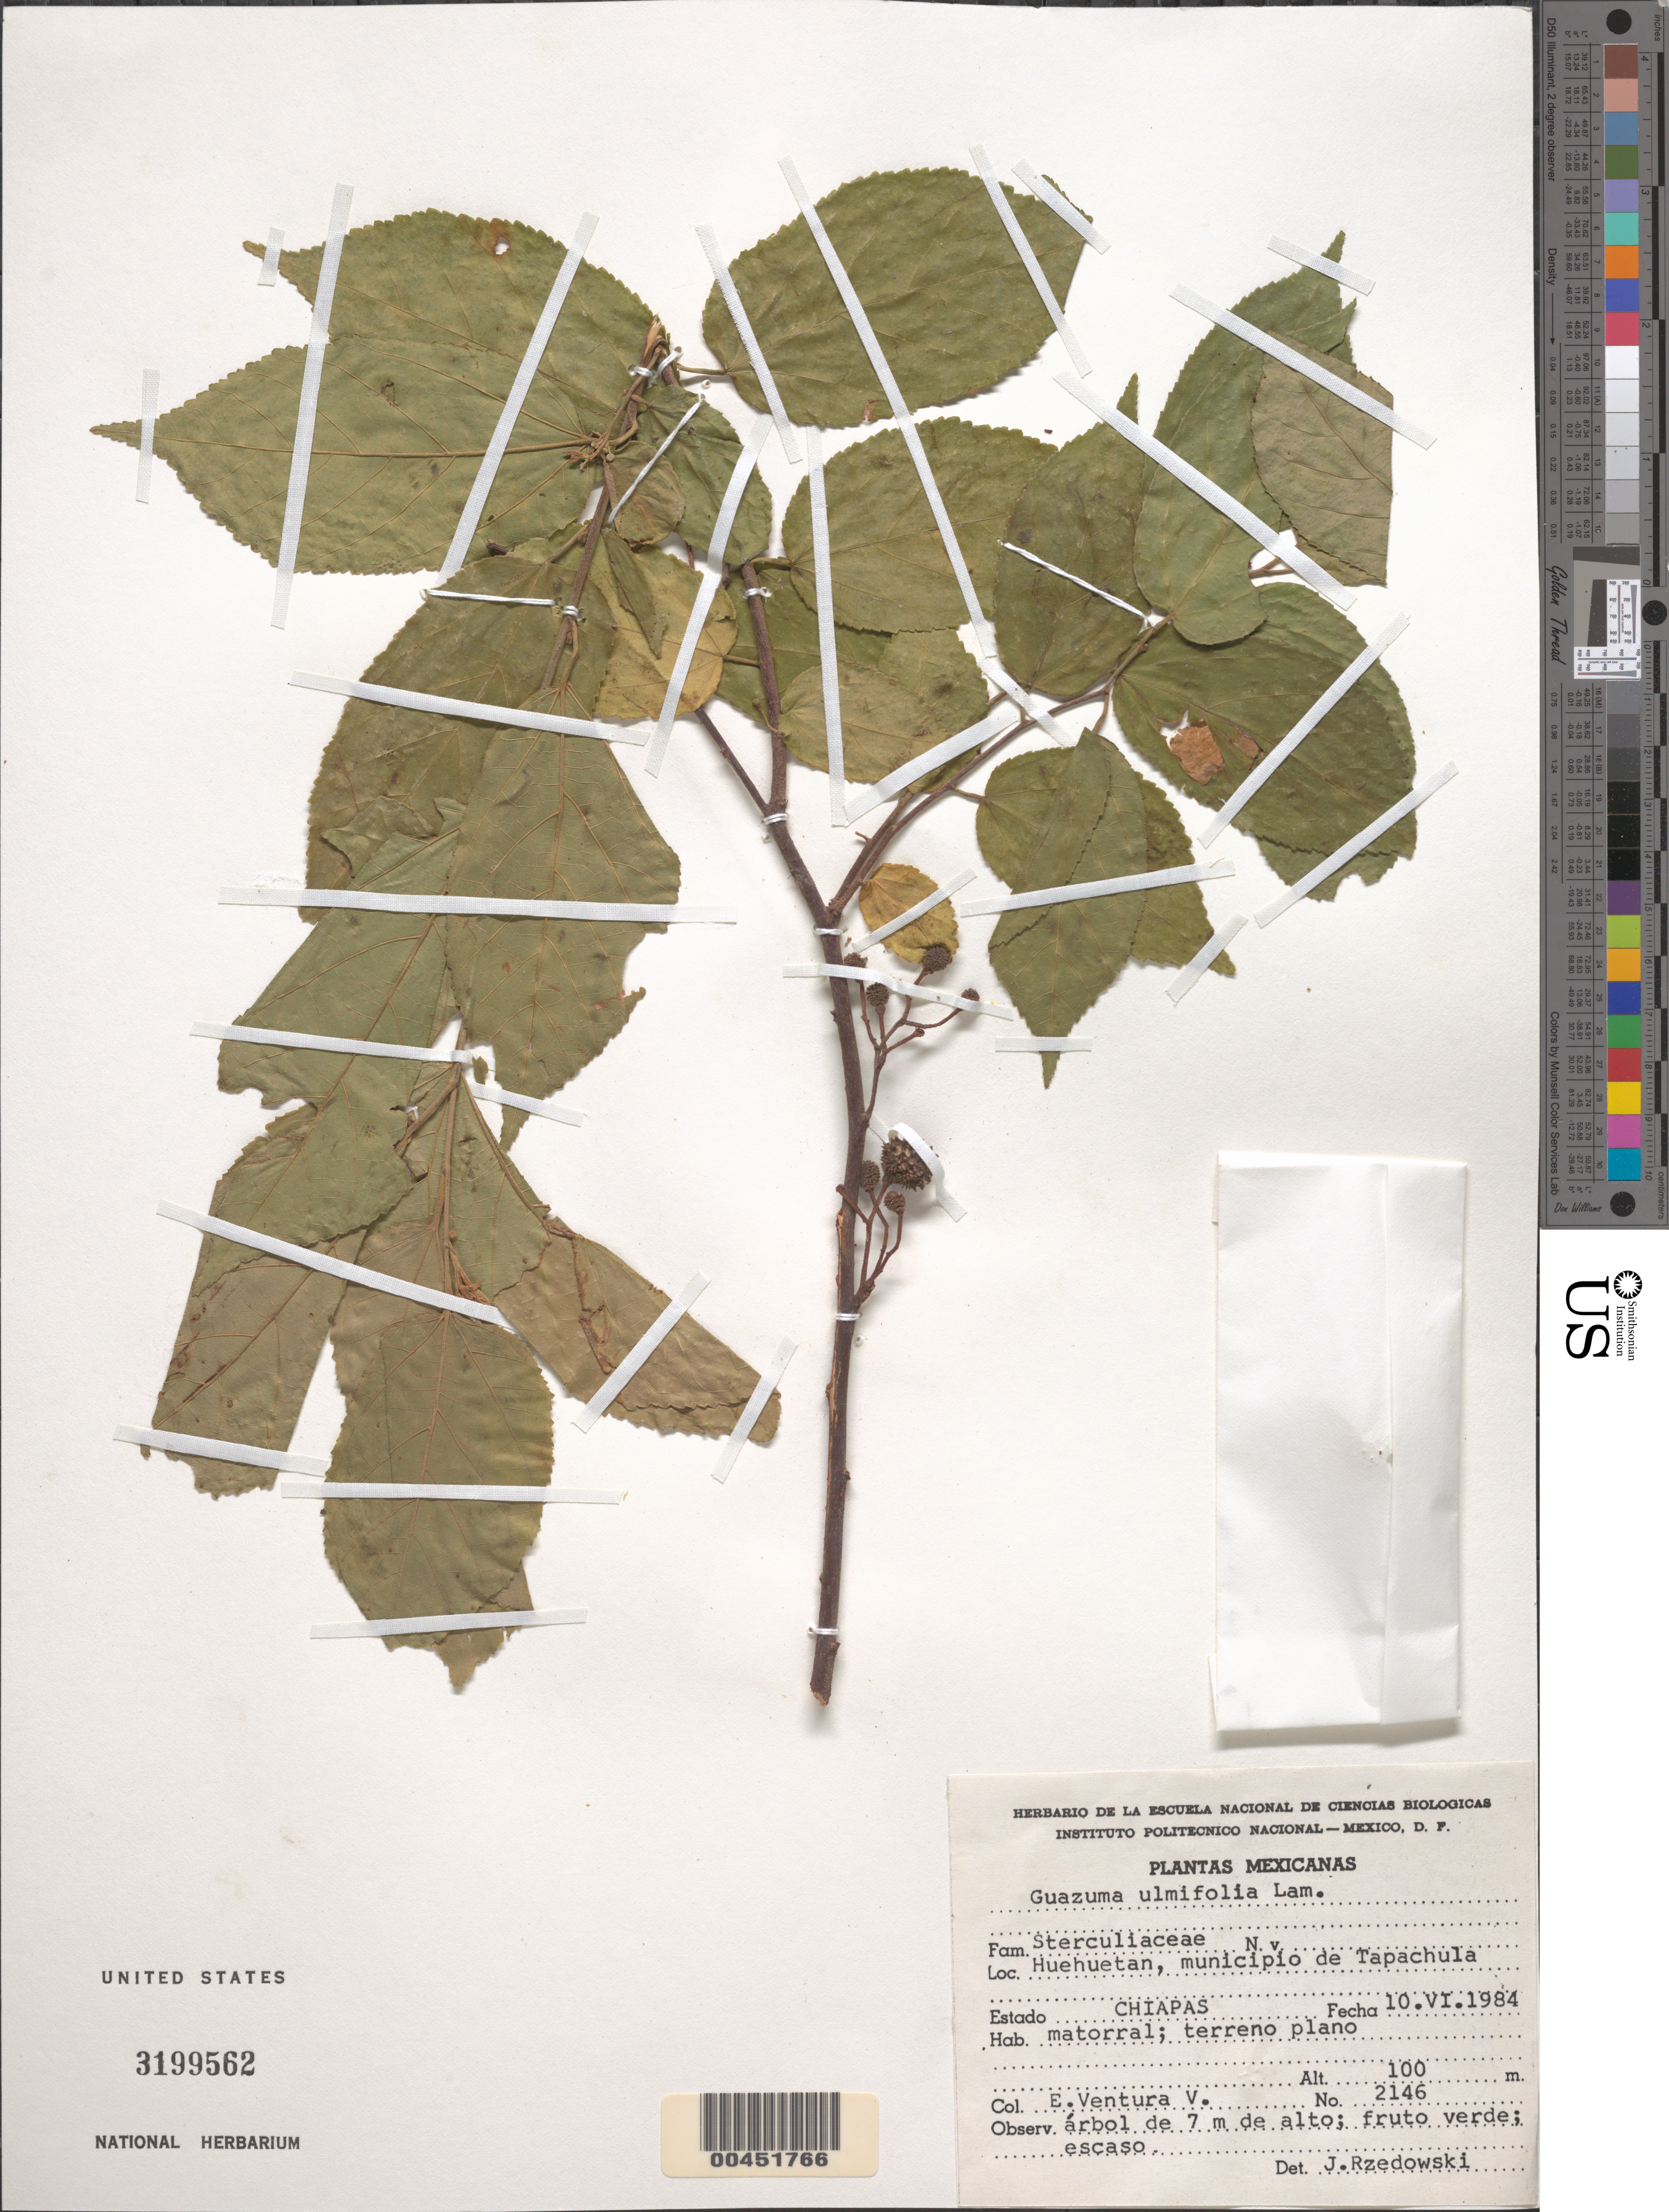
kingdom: Plantae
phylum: Tracheophyta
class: Magnoliopsida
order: Malvales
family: Malvaceae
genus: Guazuma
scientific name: Guazuma ulmifolia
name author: Lam.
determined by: Rzedowski, J.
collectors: E. Ventura-V.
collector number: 2146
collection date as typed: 10 Jun 1984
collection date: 1984-06-10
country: Mexico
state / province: Chiapas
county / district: Tapachula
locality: Huehuetan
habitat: mattorral; terreno plano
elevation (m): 100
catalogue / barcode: US 3199562